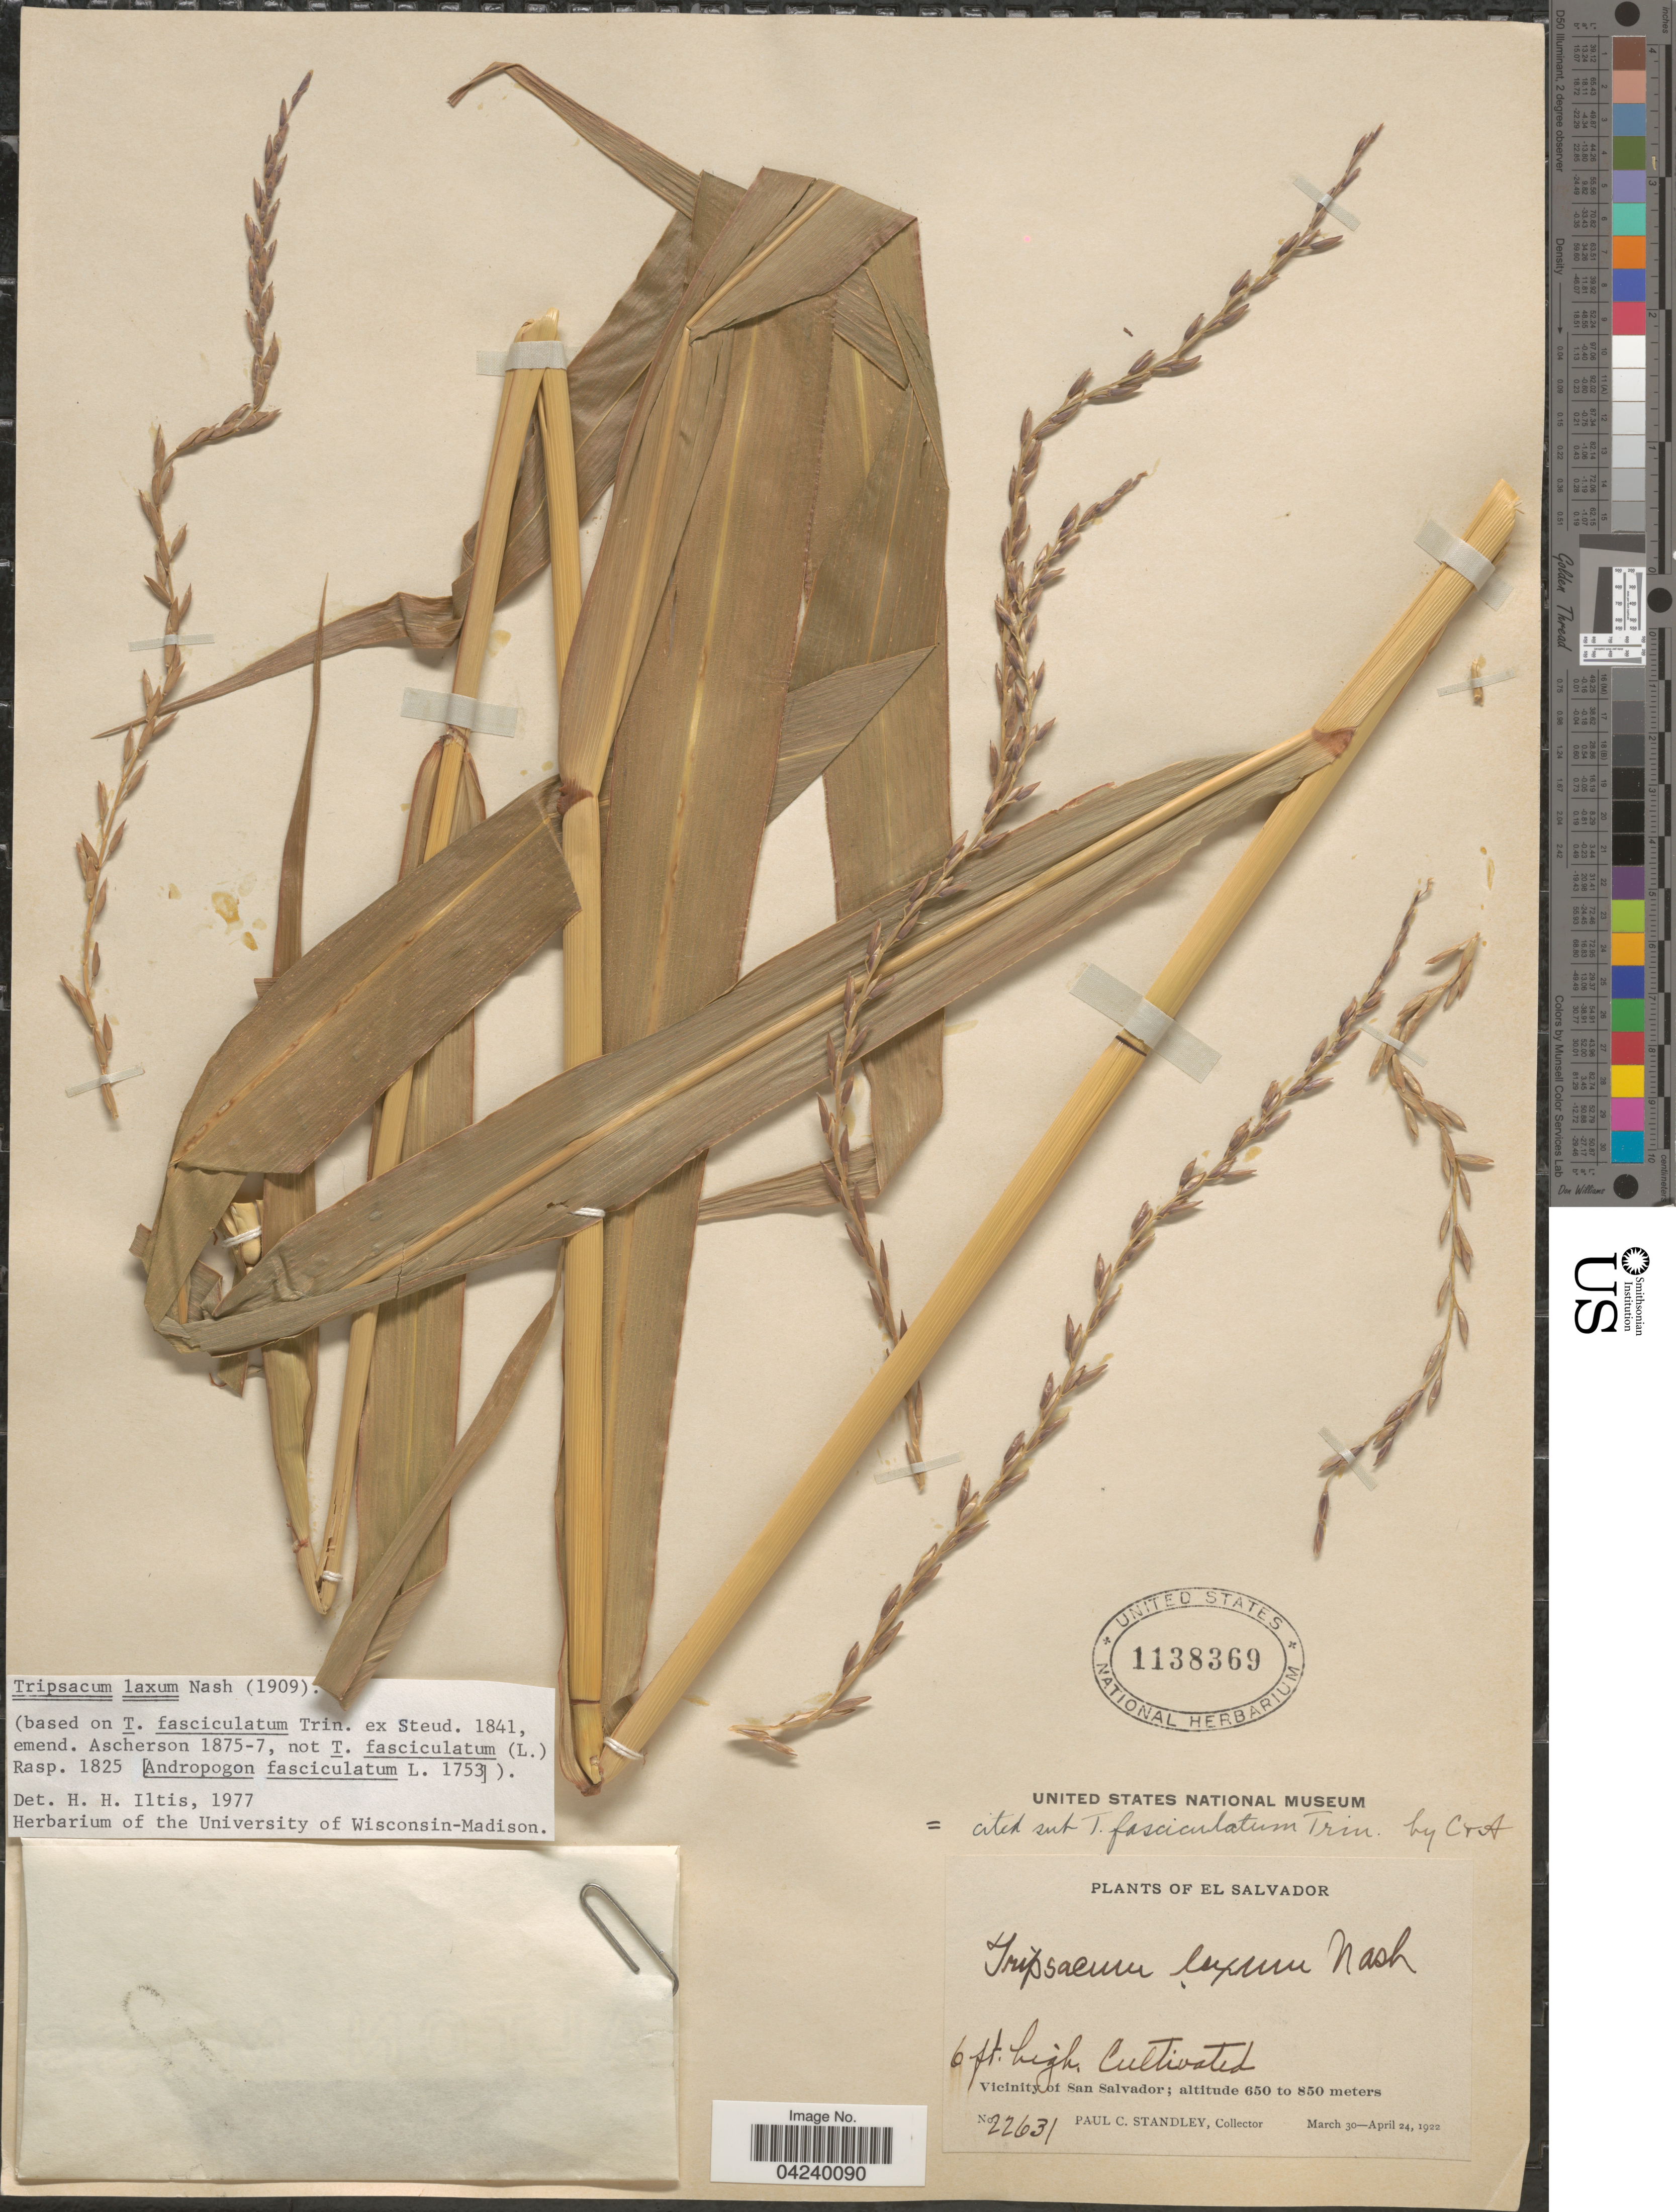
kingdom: Plantae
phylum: Tracheophyta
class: Liliopsida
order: Poales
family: Poaceae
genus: Tripsacum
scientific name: Tripsacum laxum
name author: Nash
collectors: P. C. Standley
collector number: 22631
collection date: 1922-03-30/1922-04-24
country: El Salvador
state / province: San Salvador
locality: Vicinity of San Salvador.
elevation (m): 650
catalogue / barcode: US 1138369